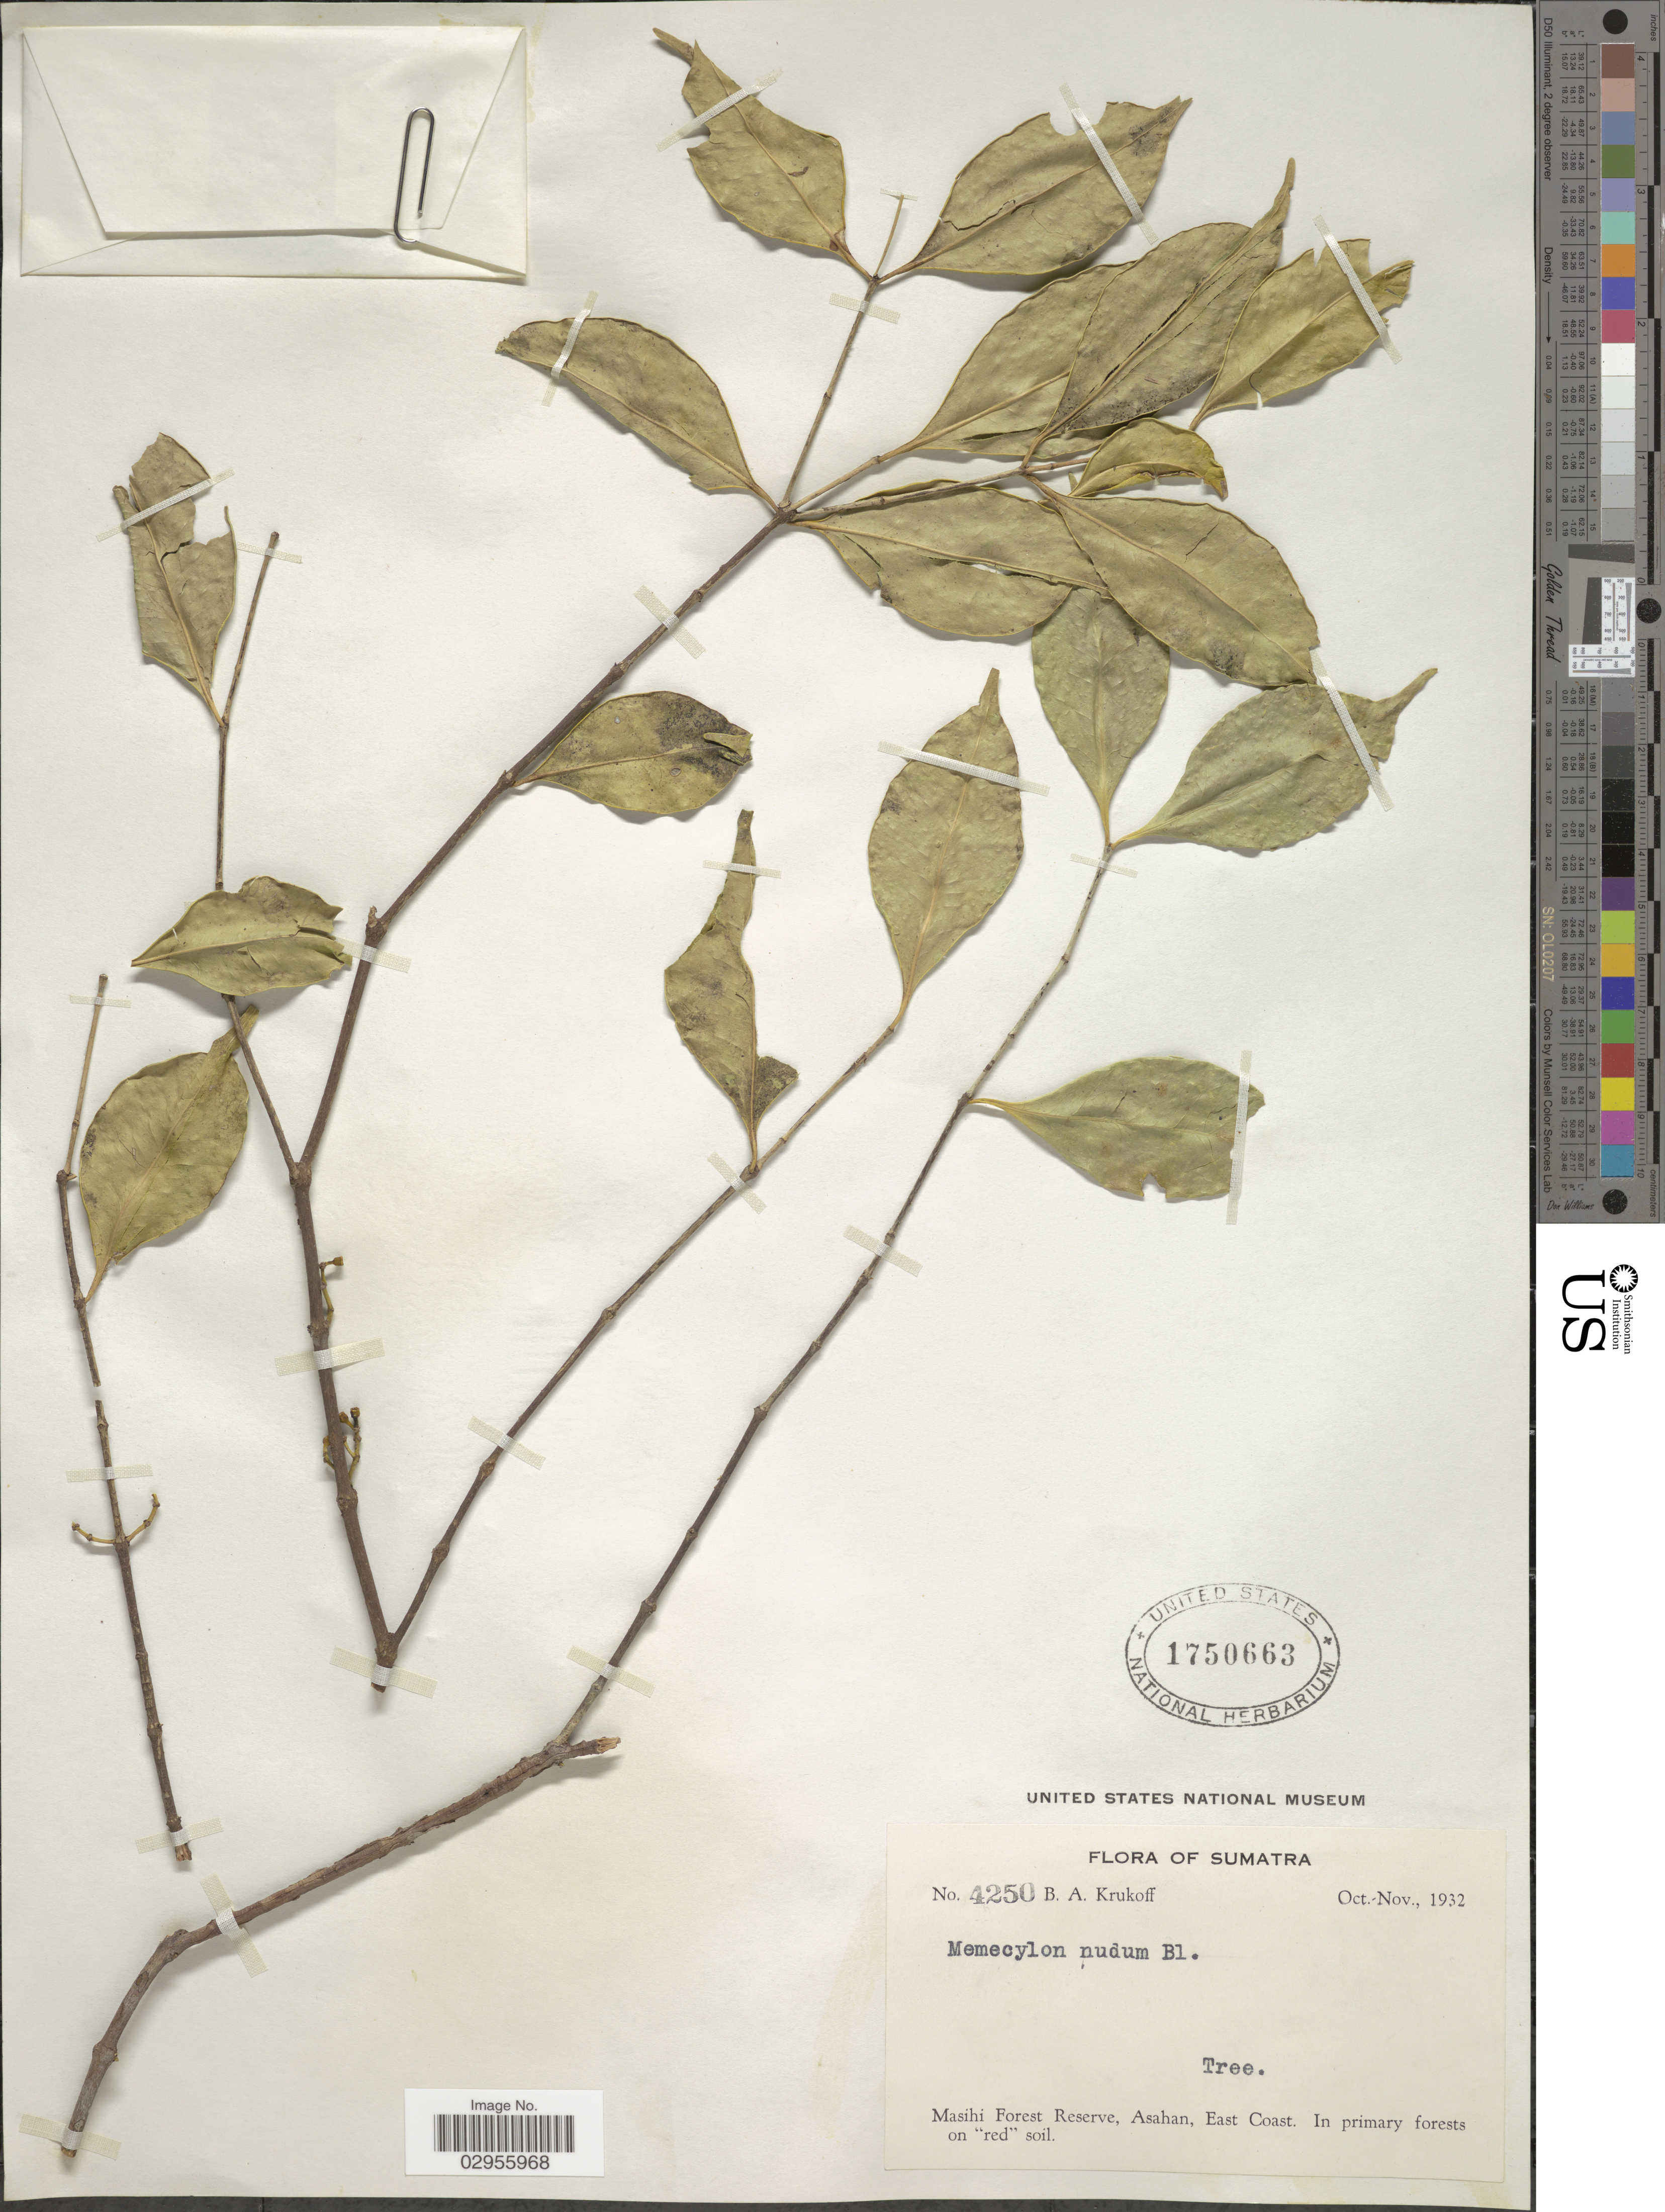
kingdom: Plantae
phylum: Tracheophyta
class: Magnoliopsida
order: Myrtales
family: Melastomataceae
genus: Memecylon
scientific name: Memecylon nudum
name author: Blume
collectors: B. A. Krukoff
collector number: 4250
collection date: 1932-10/1932-11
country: Indonesia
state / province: Sumatra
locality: Masihi Forest Reserve, Asahan, East Coast.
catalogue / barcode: US 1750663